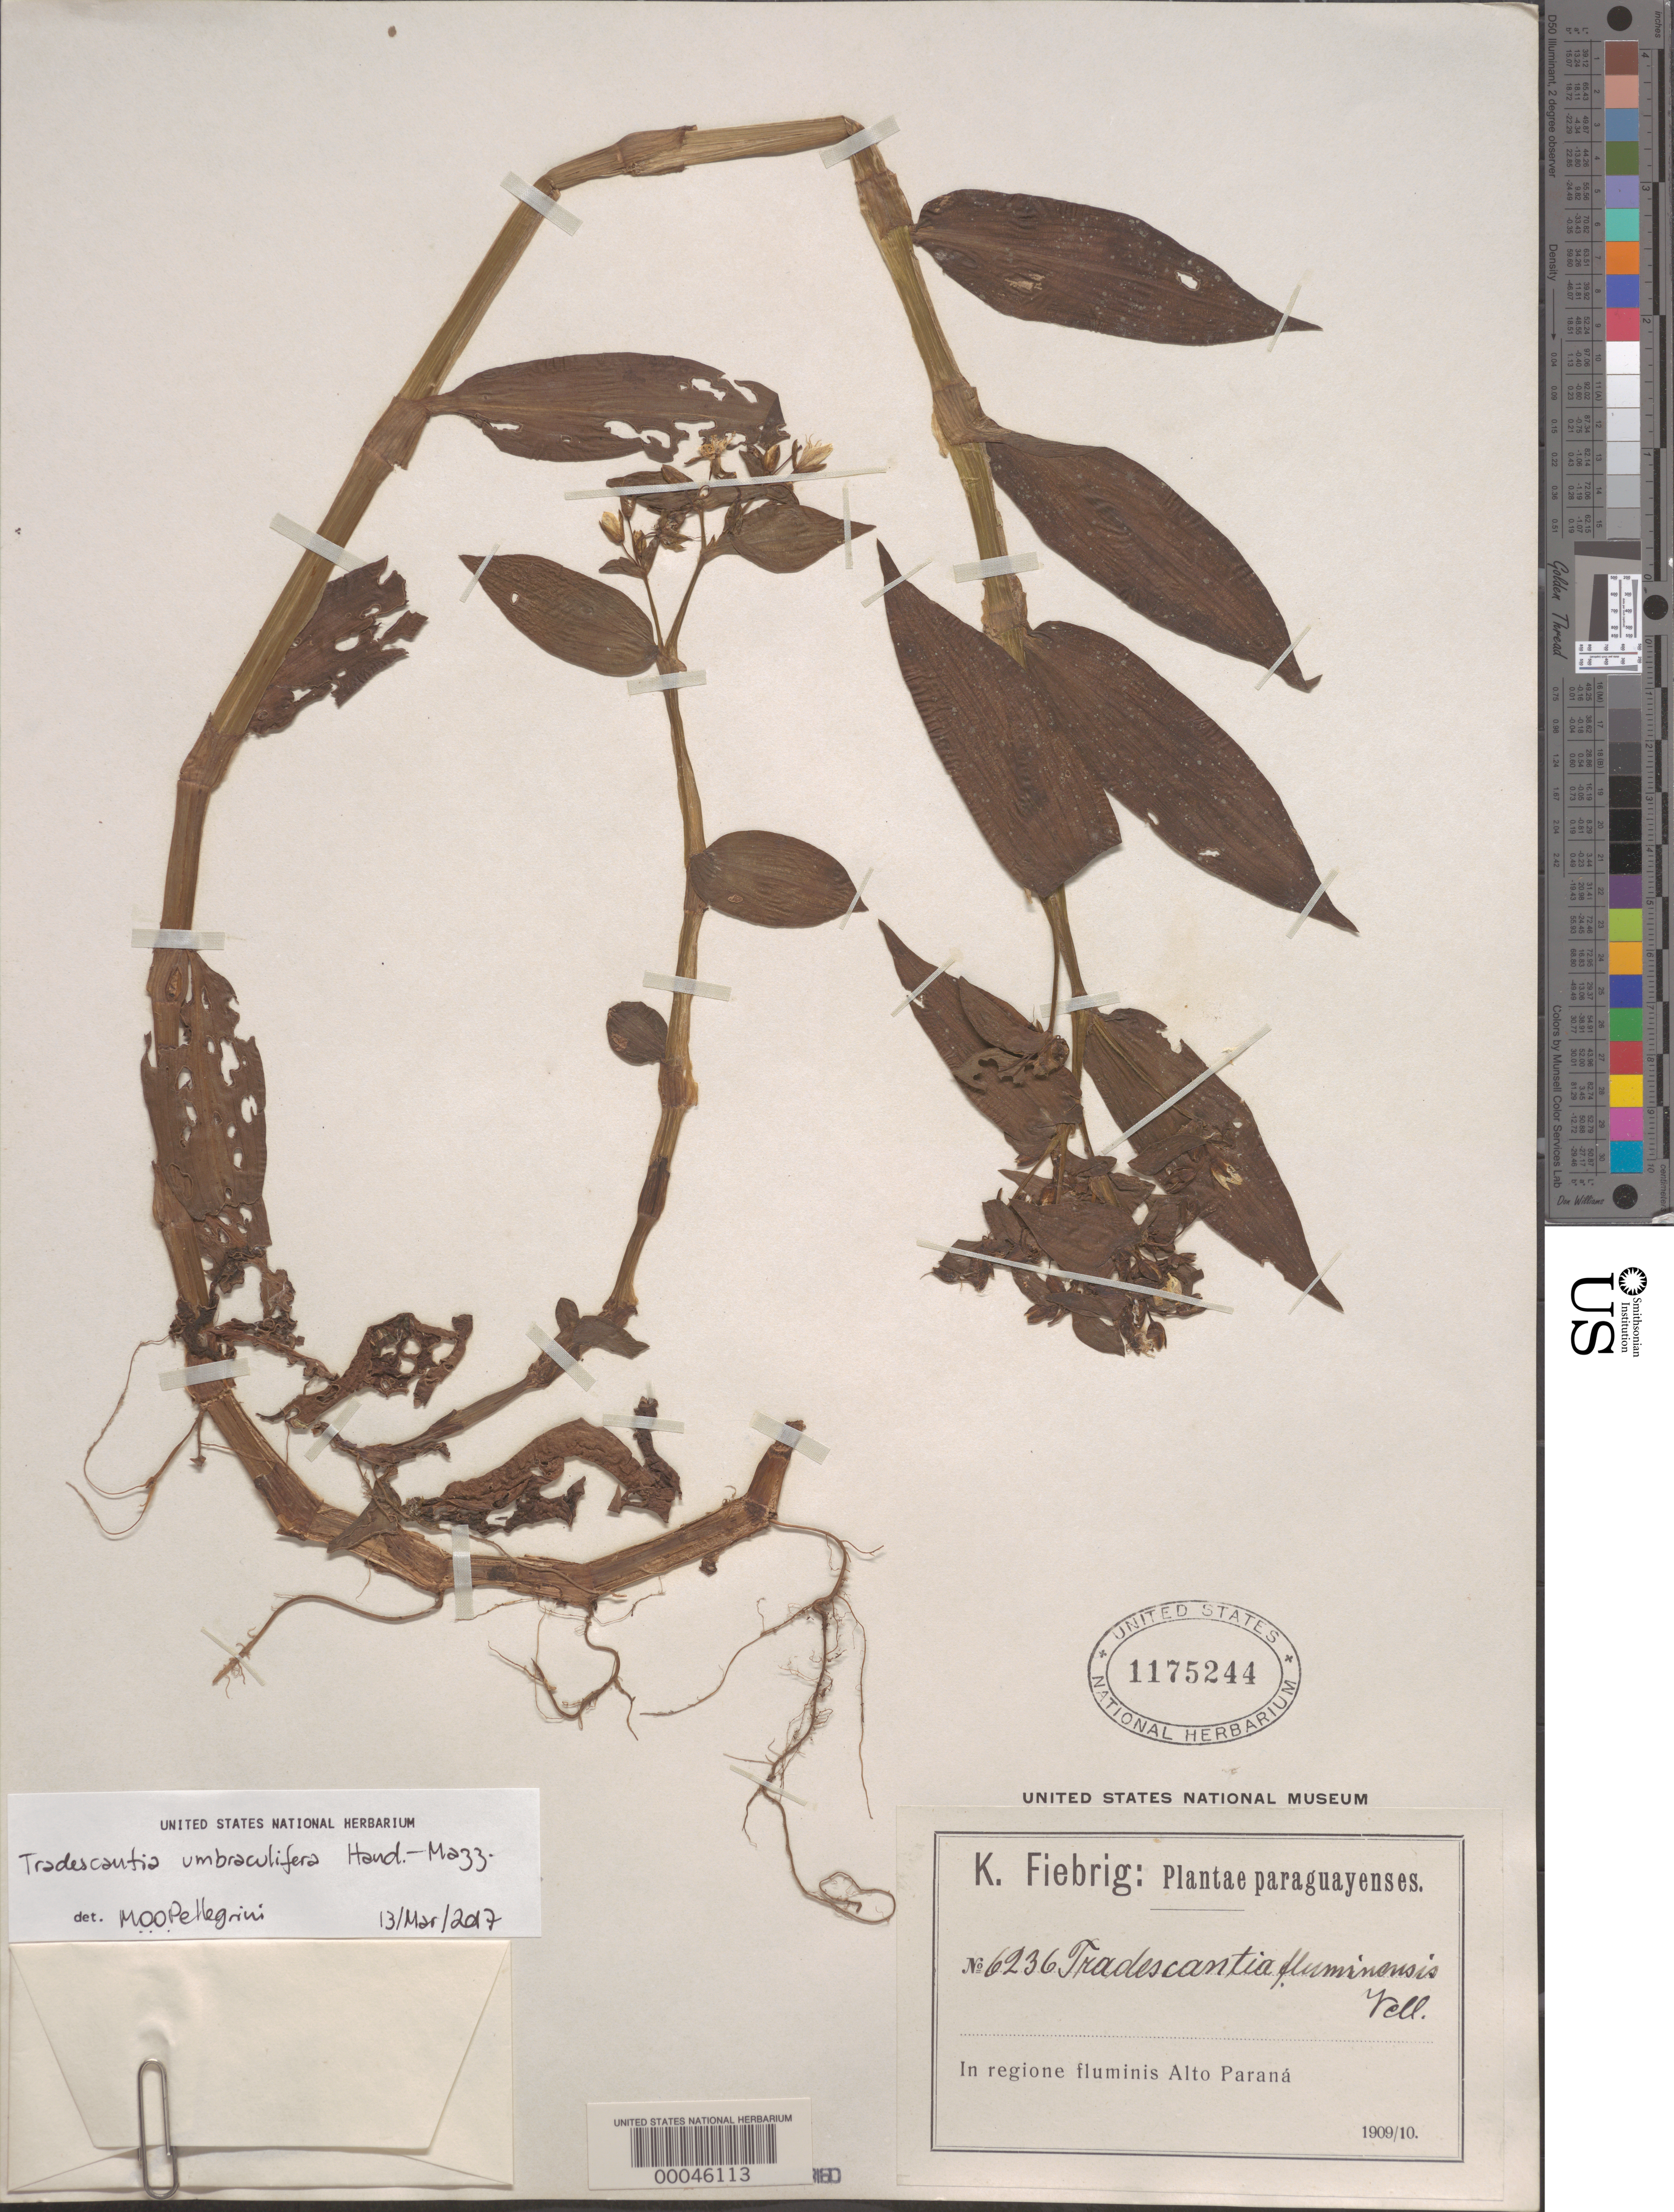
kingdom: Plantae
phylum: Tracheophyta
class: Liliopsida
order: Commelinales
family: Commelinaceae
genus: Tradescantia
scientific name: Tradescantia umbraculifera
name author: Hand.-Mazz.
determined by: Pellegrini, M. O. de Oliveira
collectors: K. Fiebrig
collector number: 6236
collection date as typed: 1909 to -- --- 1910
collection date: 1909/1910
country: Paraguay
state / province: Alto Paraná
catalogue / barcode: US 1175244